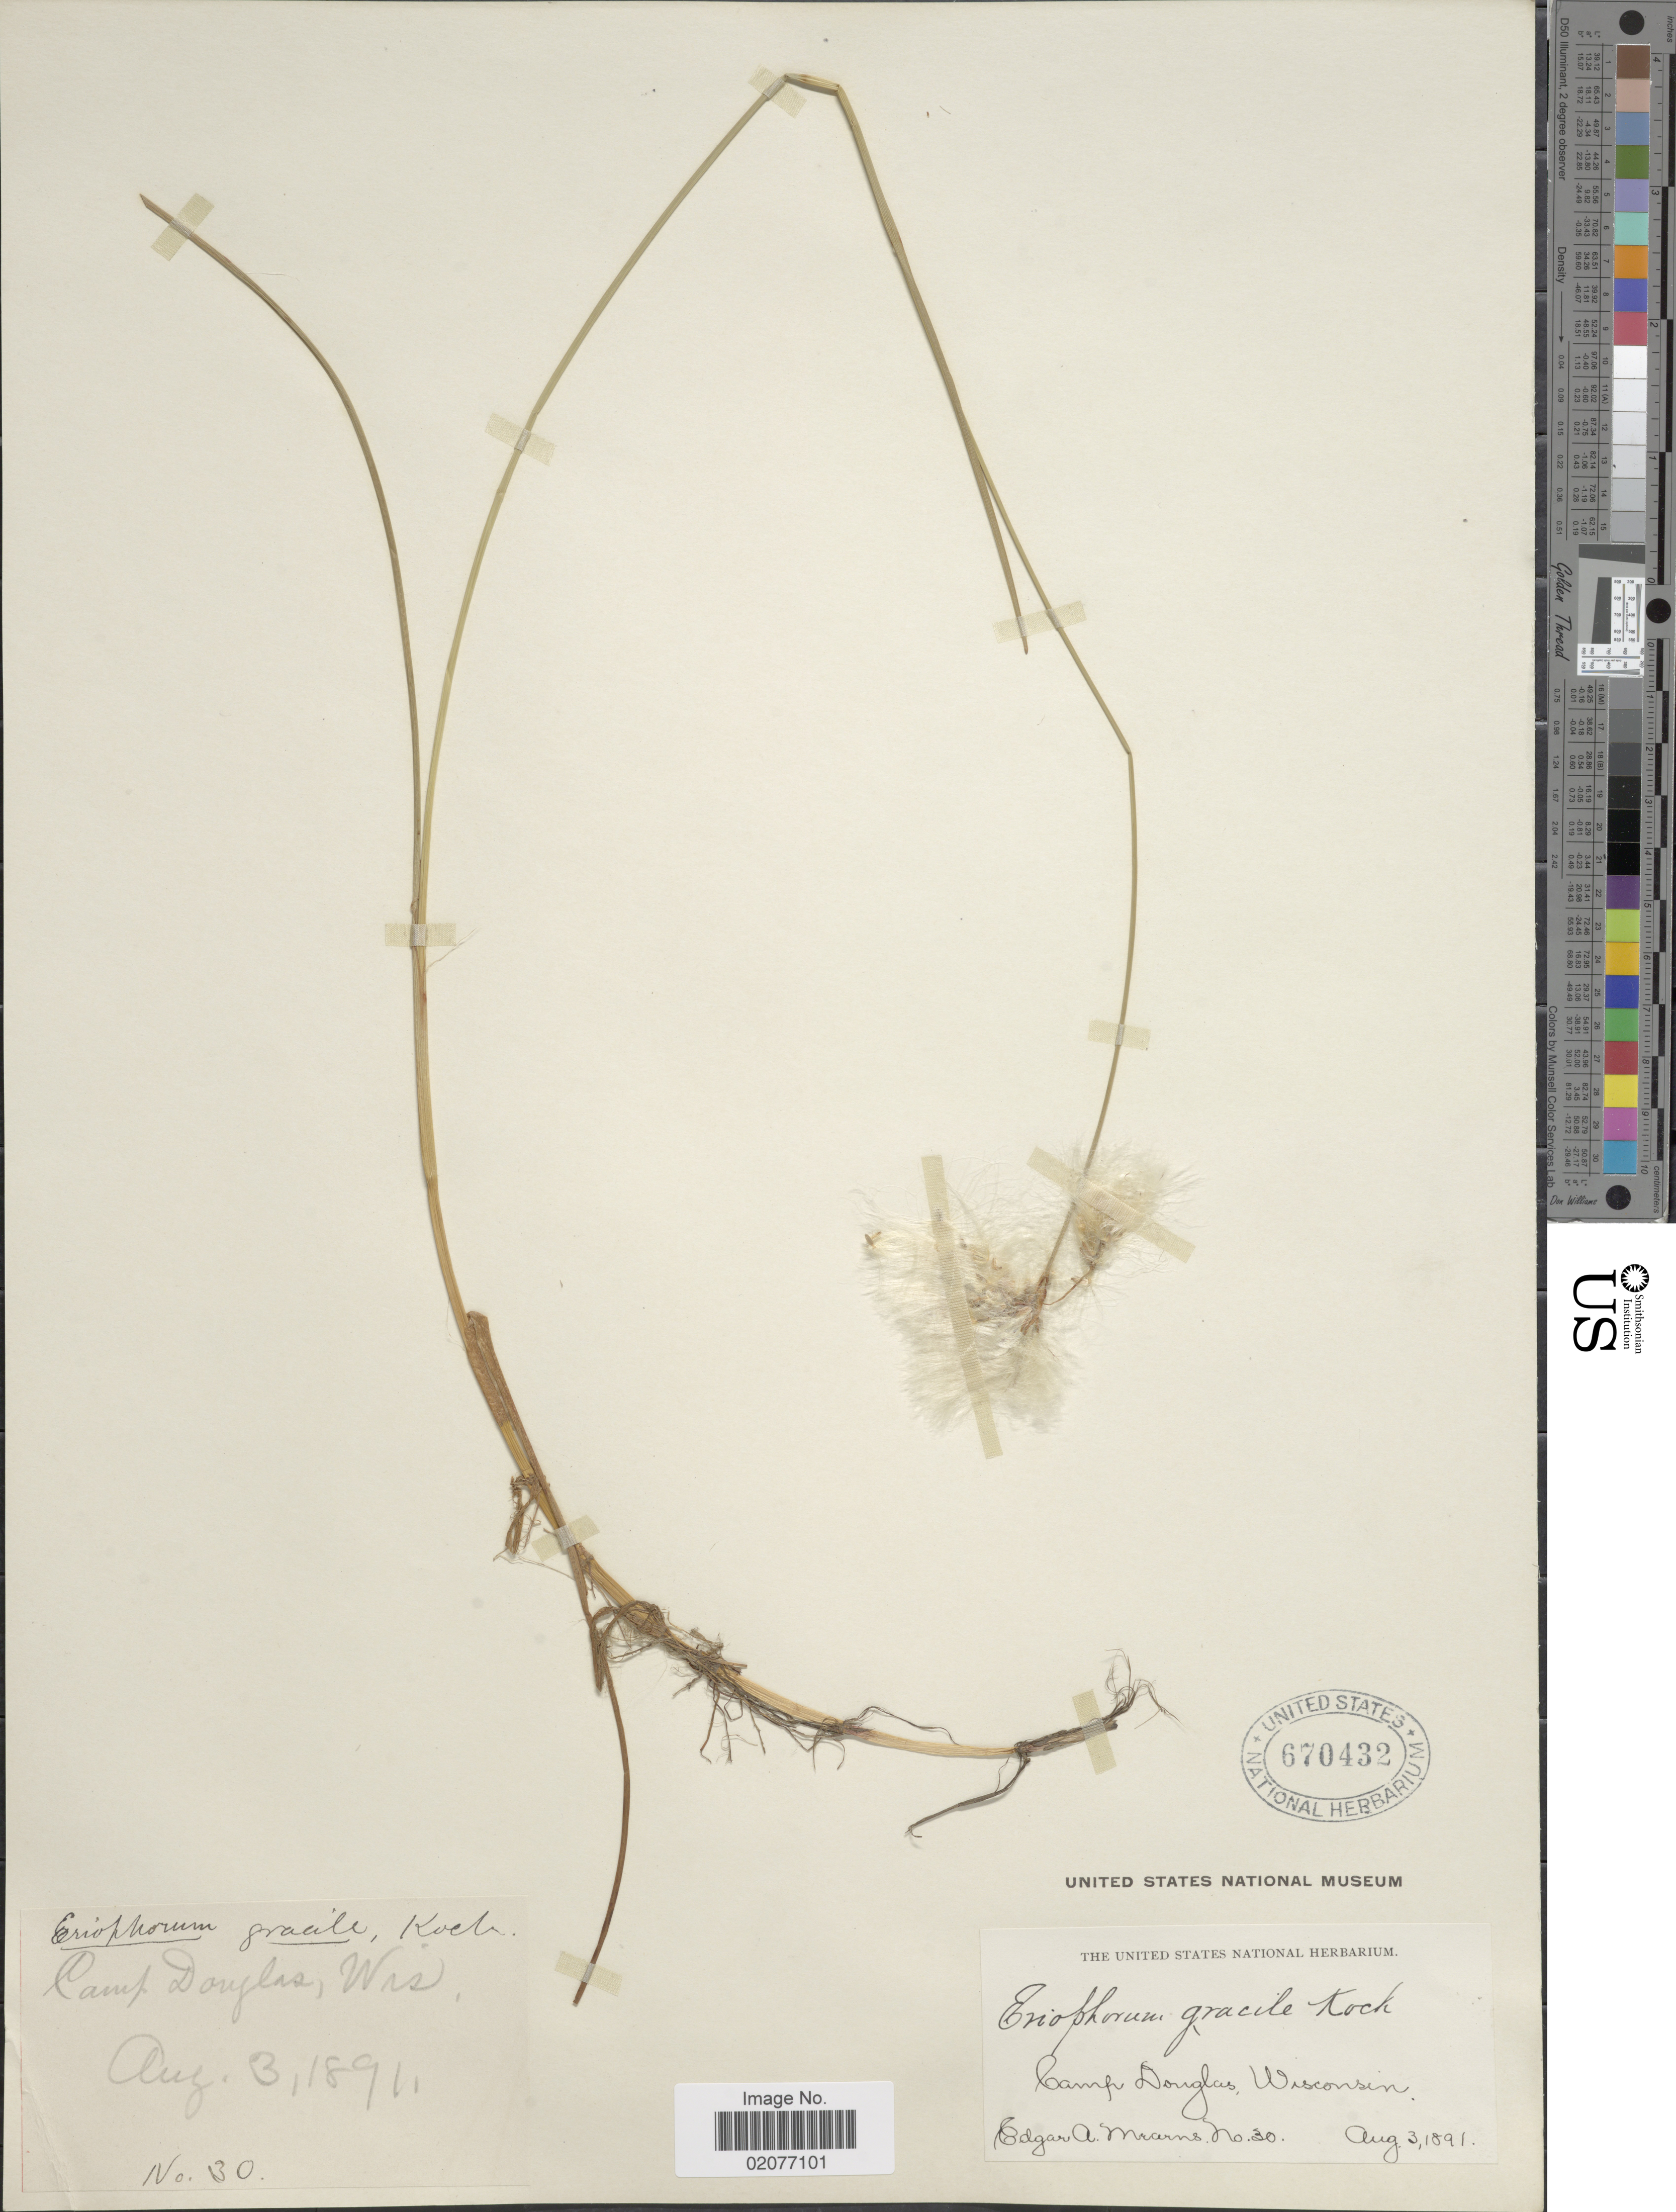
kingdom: Plantae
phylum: Tracheophyta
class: Liliopsida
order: Poales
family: Cyperaceae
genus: Eriophorum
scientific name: Eriophorum gracile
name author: W.D.J. Koch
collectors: E. A. Mearns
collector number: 30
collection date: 1891-08-03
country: United States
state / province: Wisconsin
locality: Camp Douglas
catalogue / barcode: US 670432